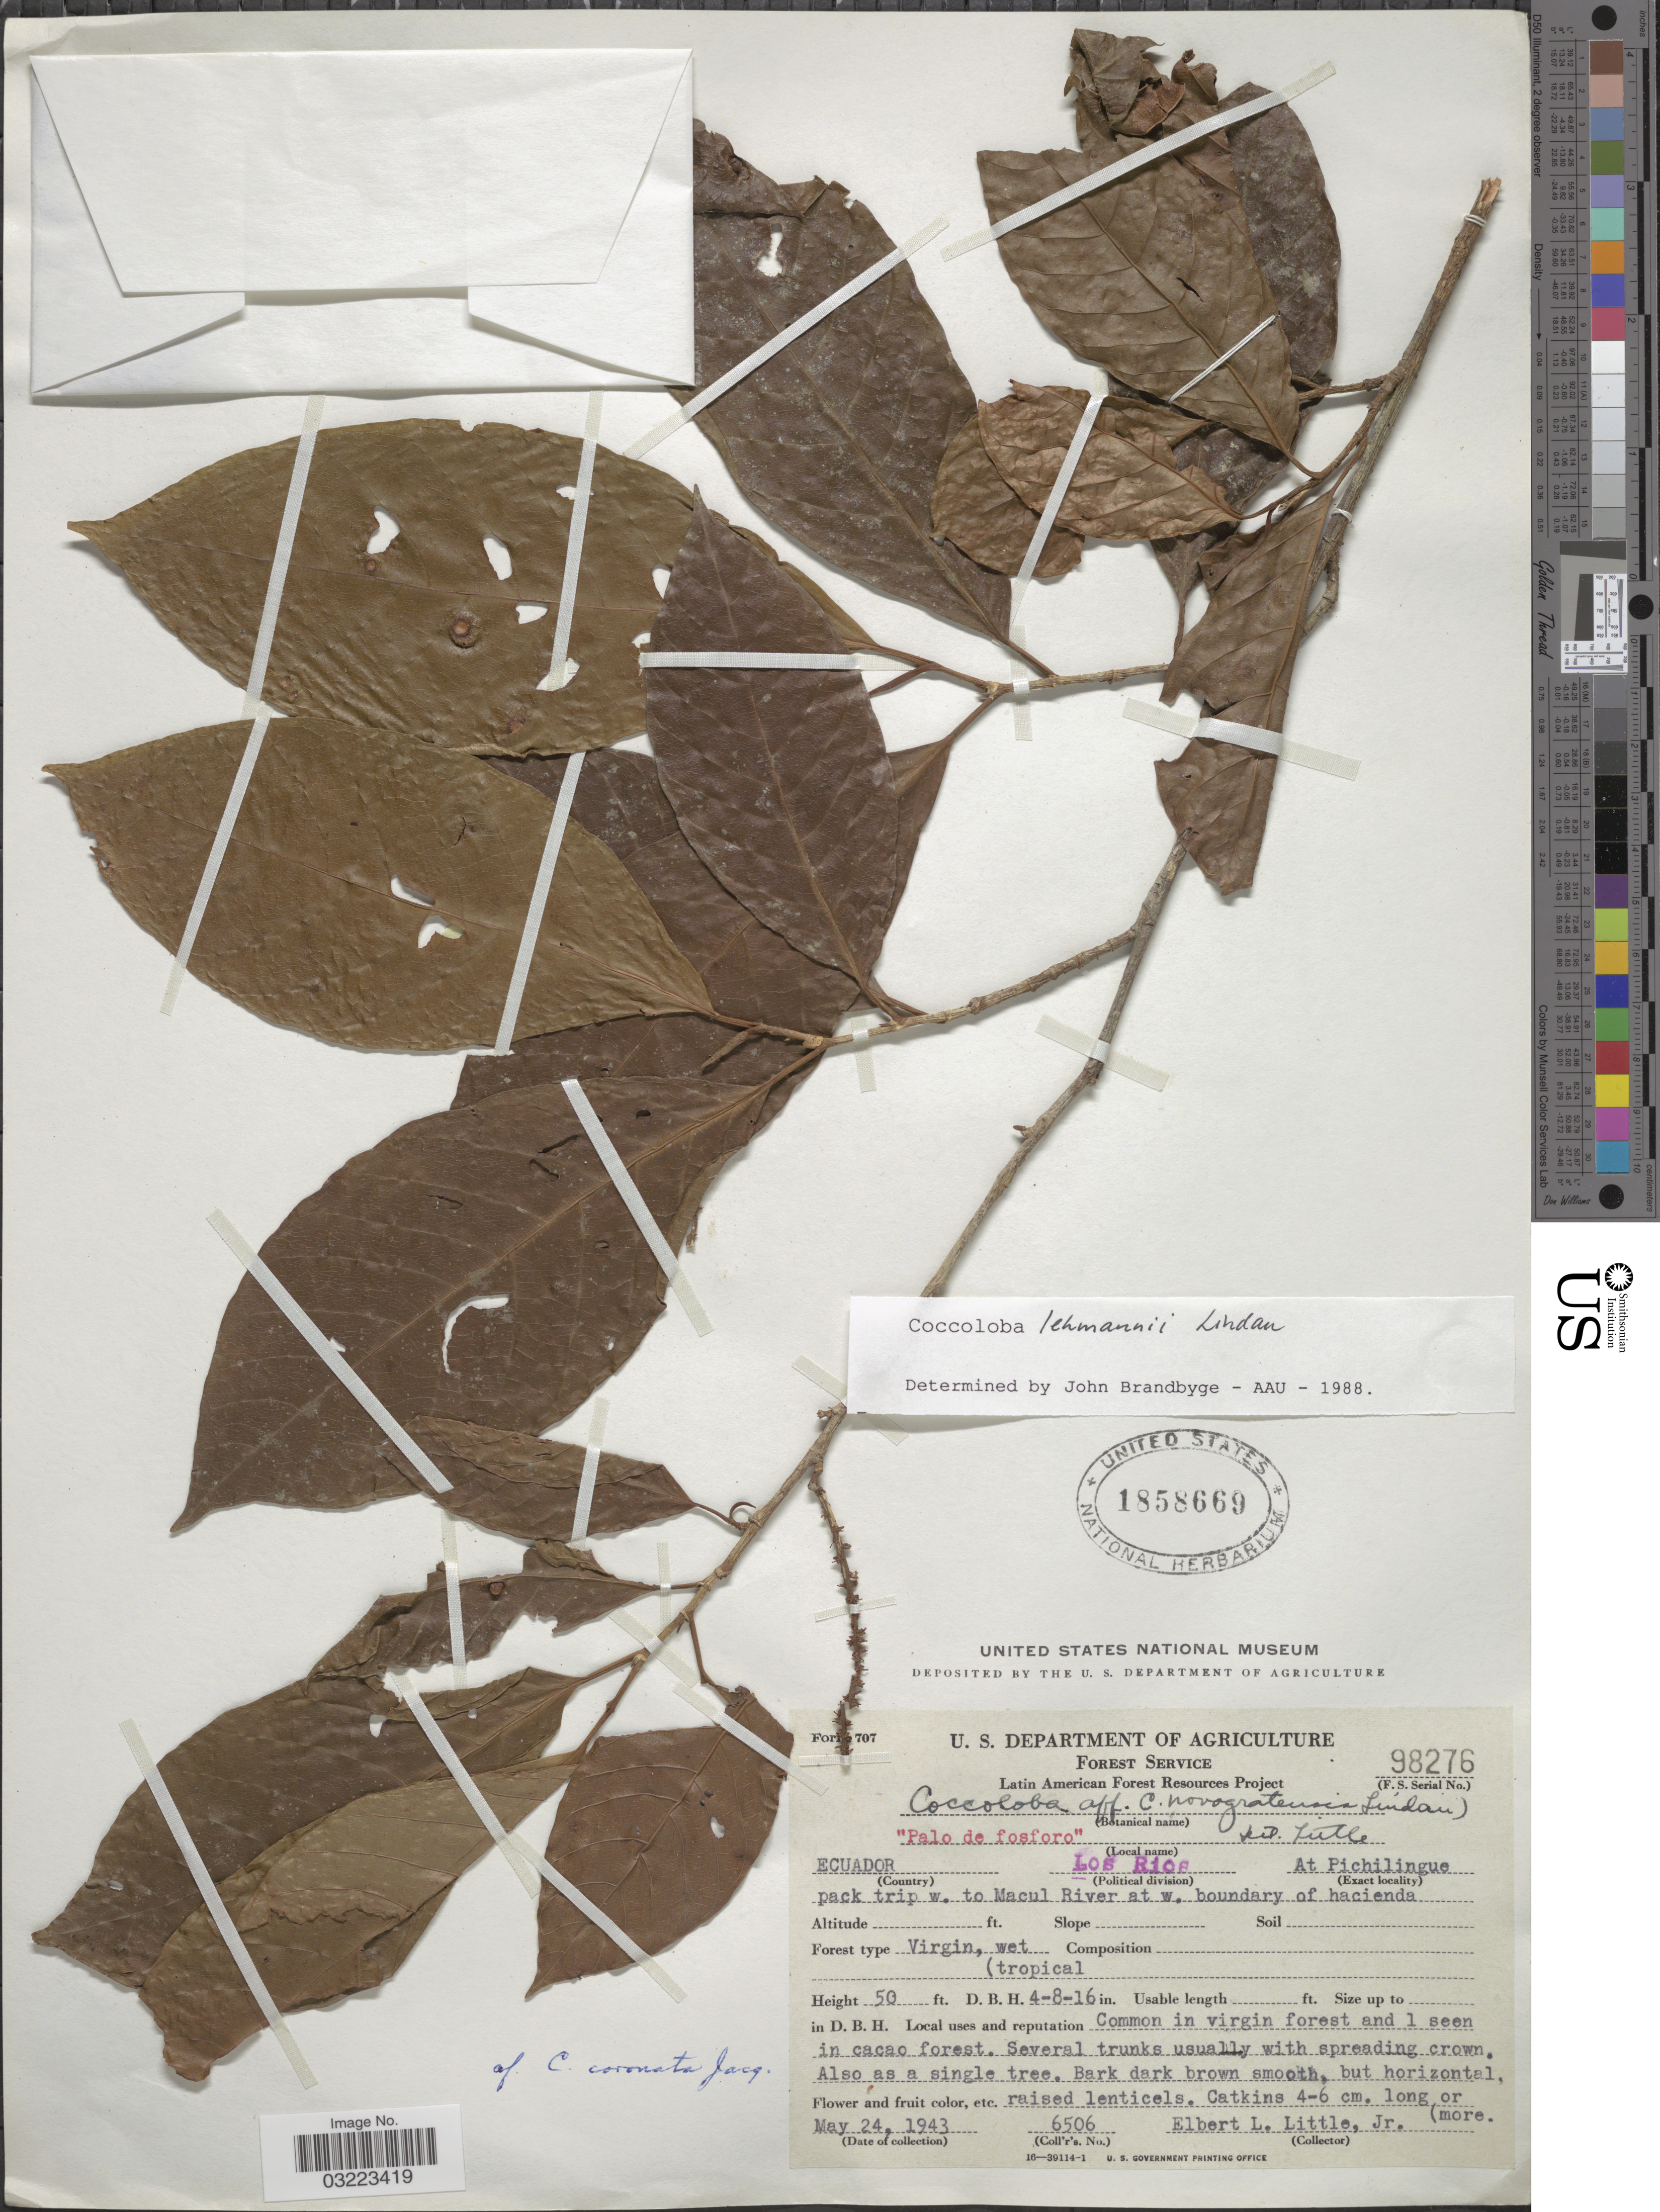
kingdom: Plantae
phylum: Tracheophyta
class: Magnoliopsida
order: Caryophyllales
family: Polygonaceae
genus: Coccoloba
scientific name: Coccoloba lehmannii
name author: Lindau ex Hieron.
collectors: E. L. Little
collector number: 6506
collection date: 1943-05-24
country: Ecuador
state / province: Los Ríos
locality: At Pichilingue pack trip w. to Macul River at w. boundary of hacienda.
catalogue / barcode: US 1858669